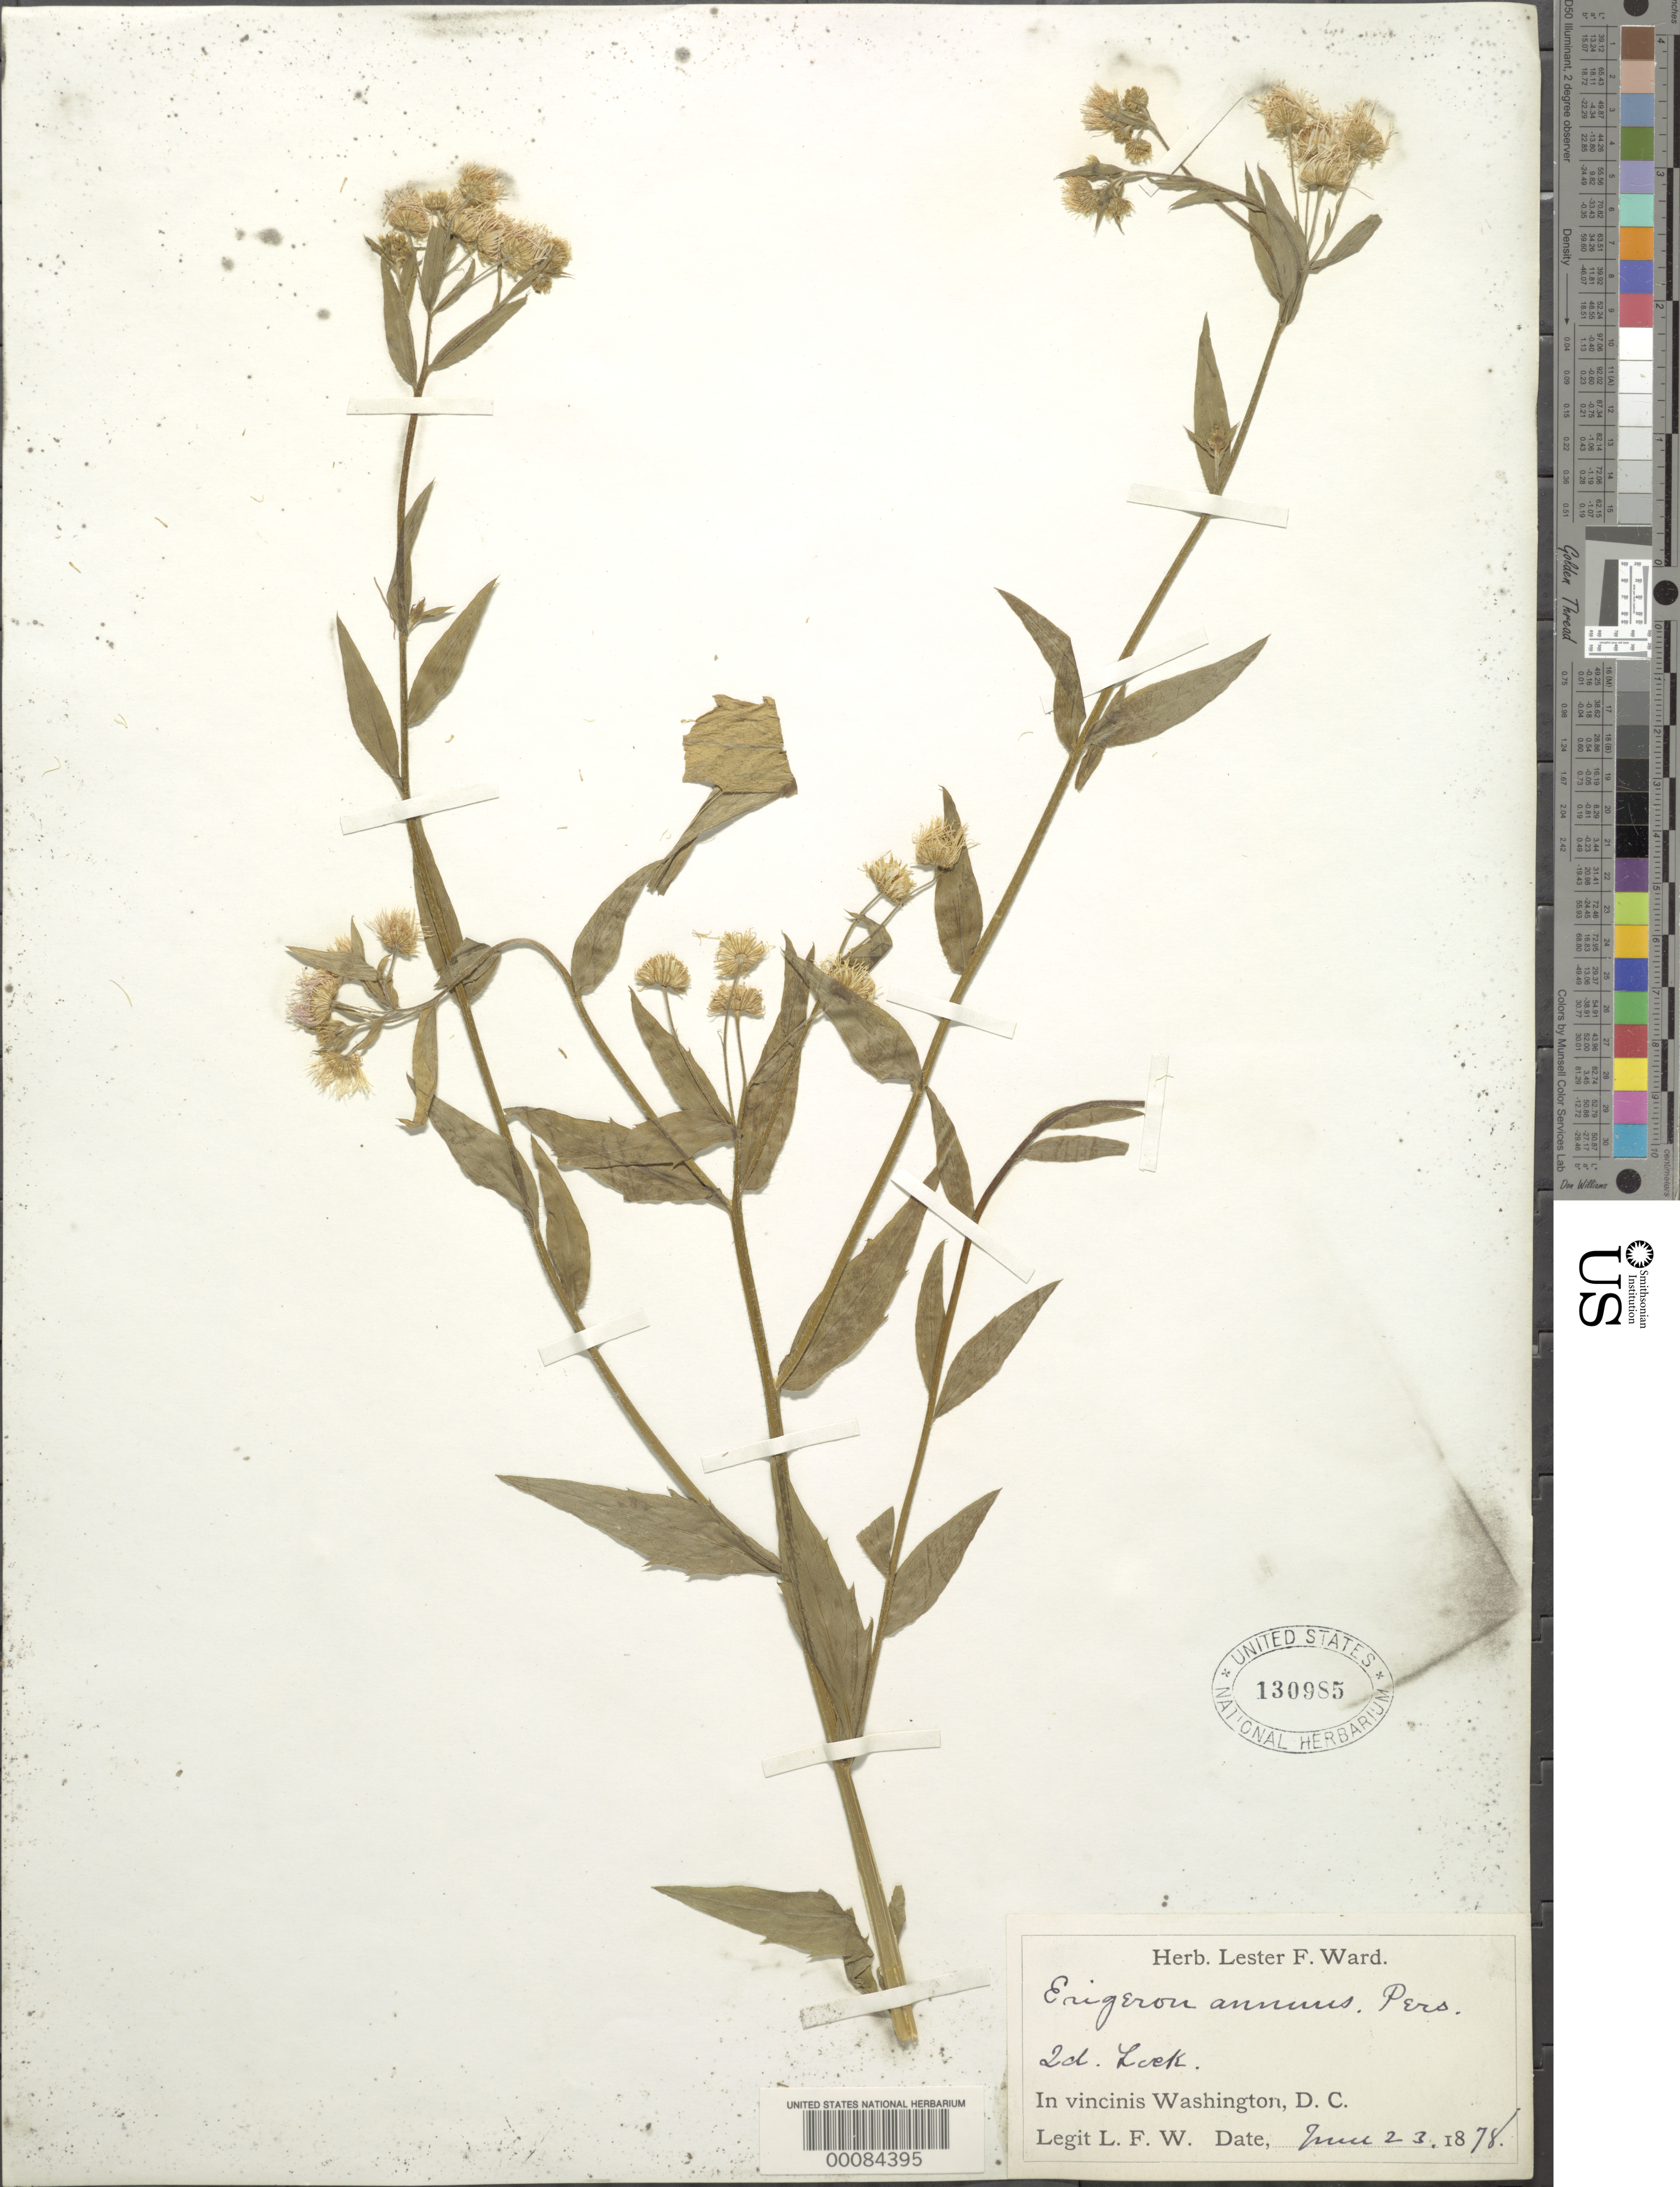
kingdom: Plantae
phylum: Tracheophyta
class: Magnoliopsida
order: Asterales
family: Asteraceae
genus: Erigeron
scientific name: Erigeron annuus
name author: (L.) Pers.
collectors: L. F. Ward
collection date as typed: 23 Jun 1878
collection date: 1878-06-23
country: United States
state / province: District of Columbia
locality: Second Lock C. & O. Canal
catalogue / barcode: US 130985